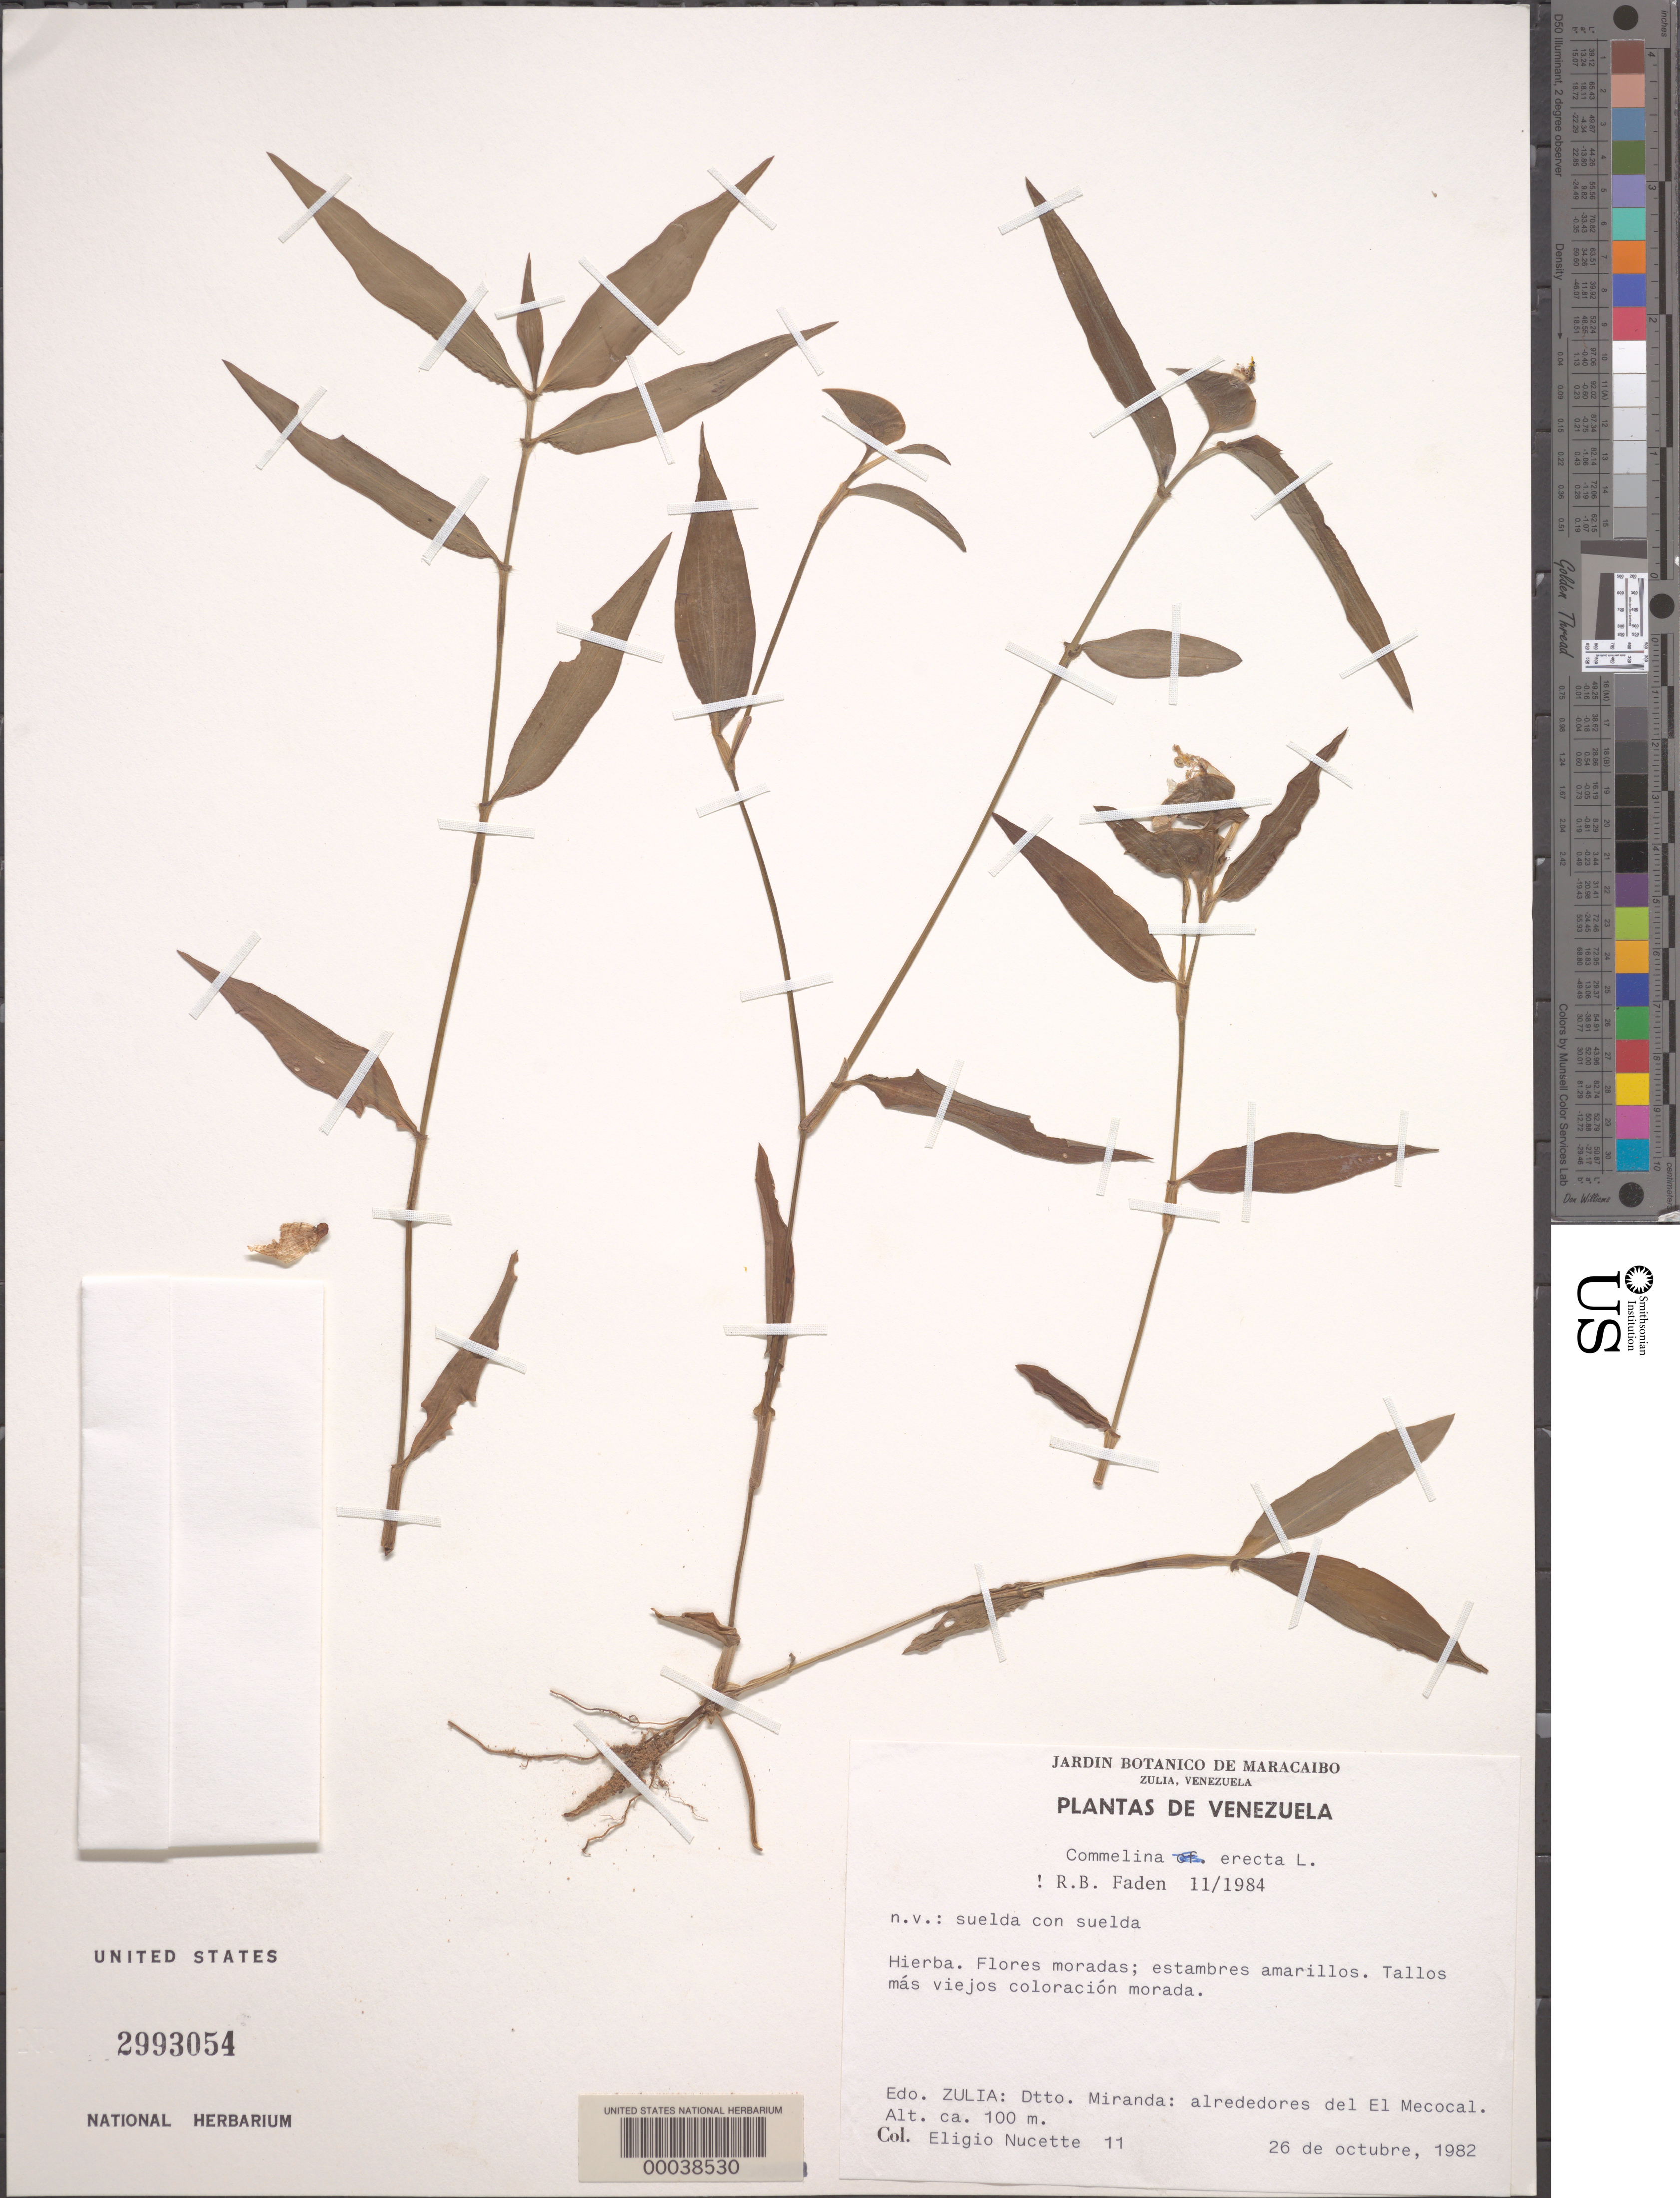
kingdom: Plantae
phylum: Tracheophyta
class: Liliopsida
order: Commelinales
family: Commelinaceae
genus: Commelina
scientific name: Commelina erecta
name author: L.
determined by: Faden, Robert B., (US), Smithsonian Institution - National Museum of Natural History (UNITED STATES)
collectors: E. Nucette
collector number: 11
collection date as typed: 26 Oct 1982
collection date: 1982-10-26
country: Venezuela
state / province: Zulia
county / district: Miranda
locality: El mecocal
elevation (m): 100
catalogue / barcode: US 2993054